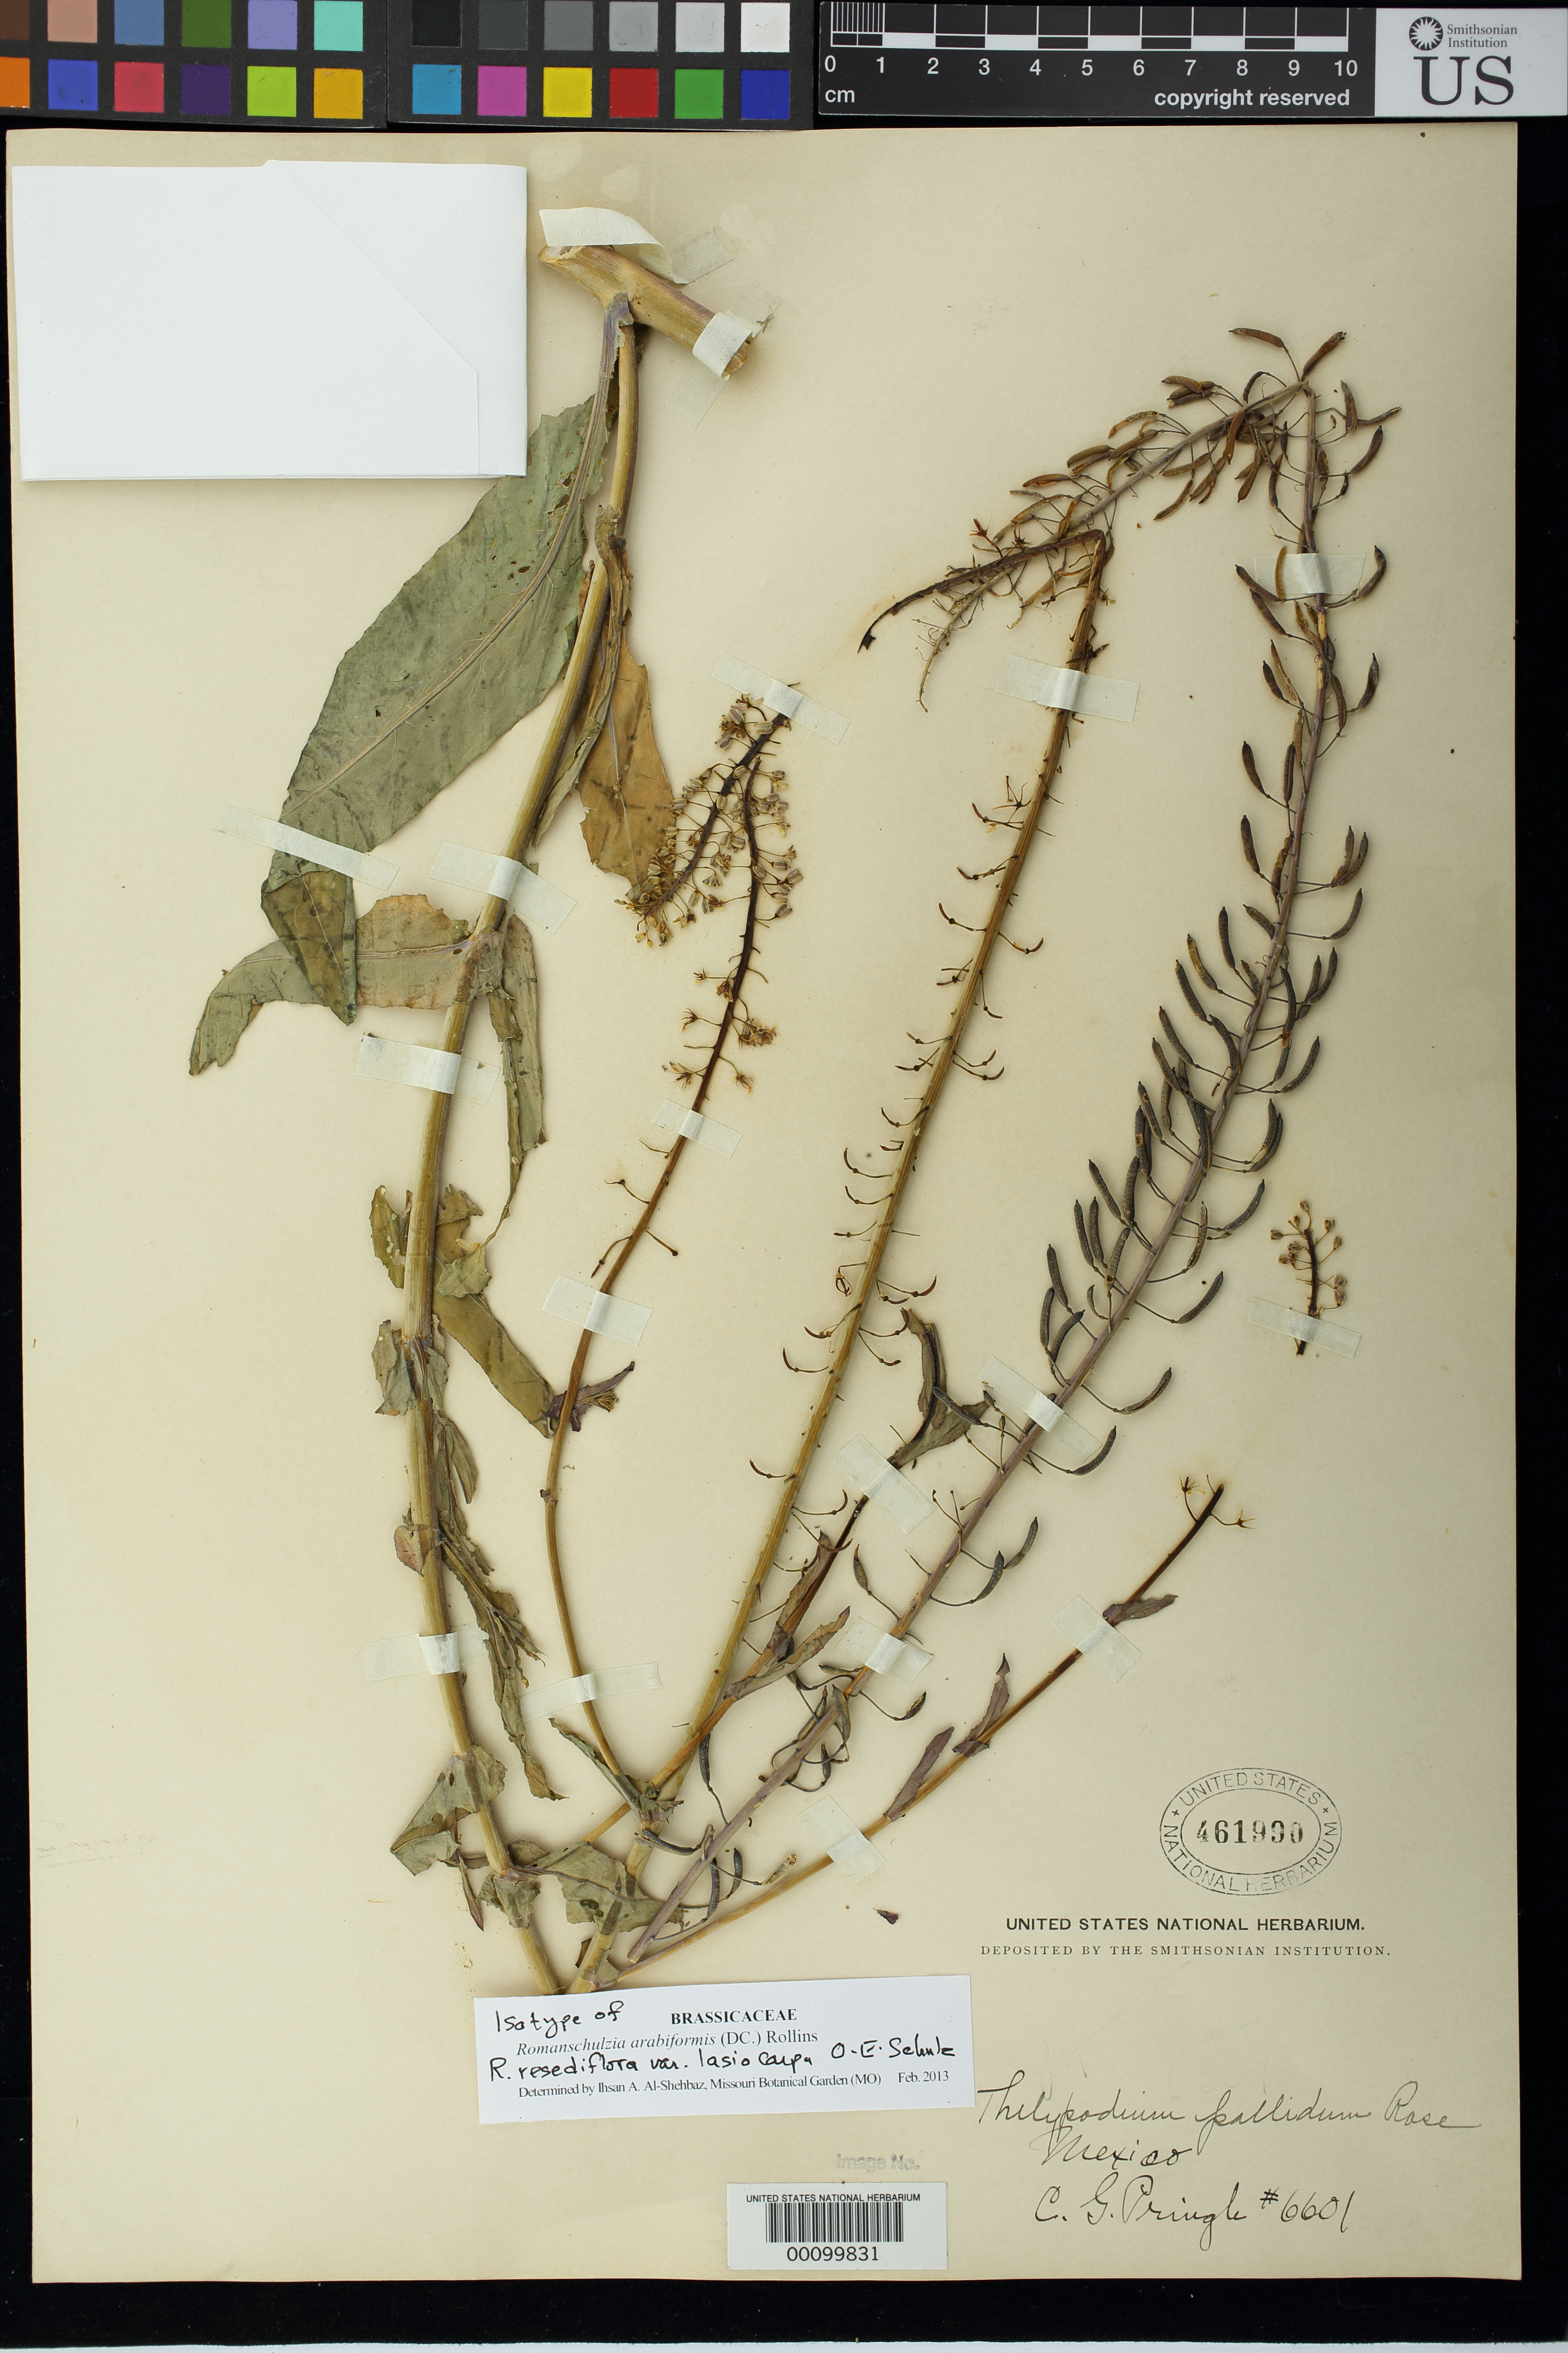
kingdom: Plantae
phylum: Tracheophyta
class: Magnoliopsida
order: Brassicales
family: Brassicaceae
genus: Romanschulzia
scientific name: Romanschulzia resediflora var. lasiocarpa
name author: O.E. Schulz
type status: Isotype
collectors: C. G. Pringle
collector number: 6601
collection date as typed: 04 Nov 1896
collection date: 1896-11-04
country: Mexico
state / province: Morelos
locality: Above Cuernavaca.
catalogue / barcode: US 461990